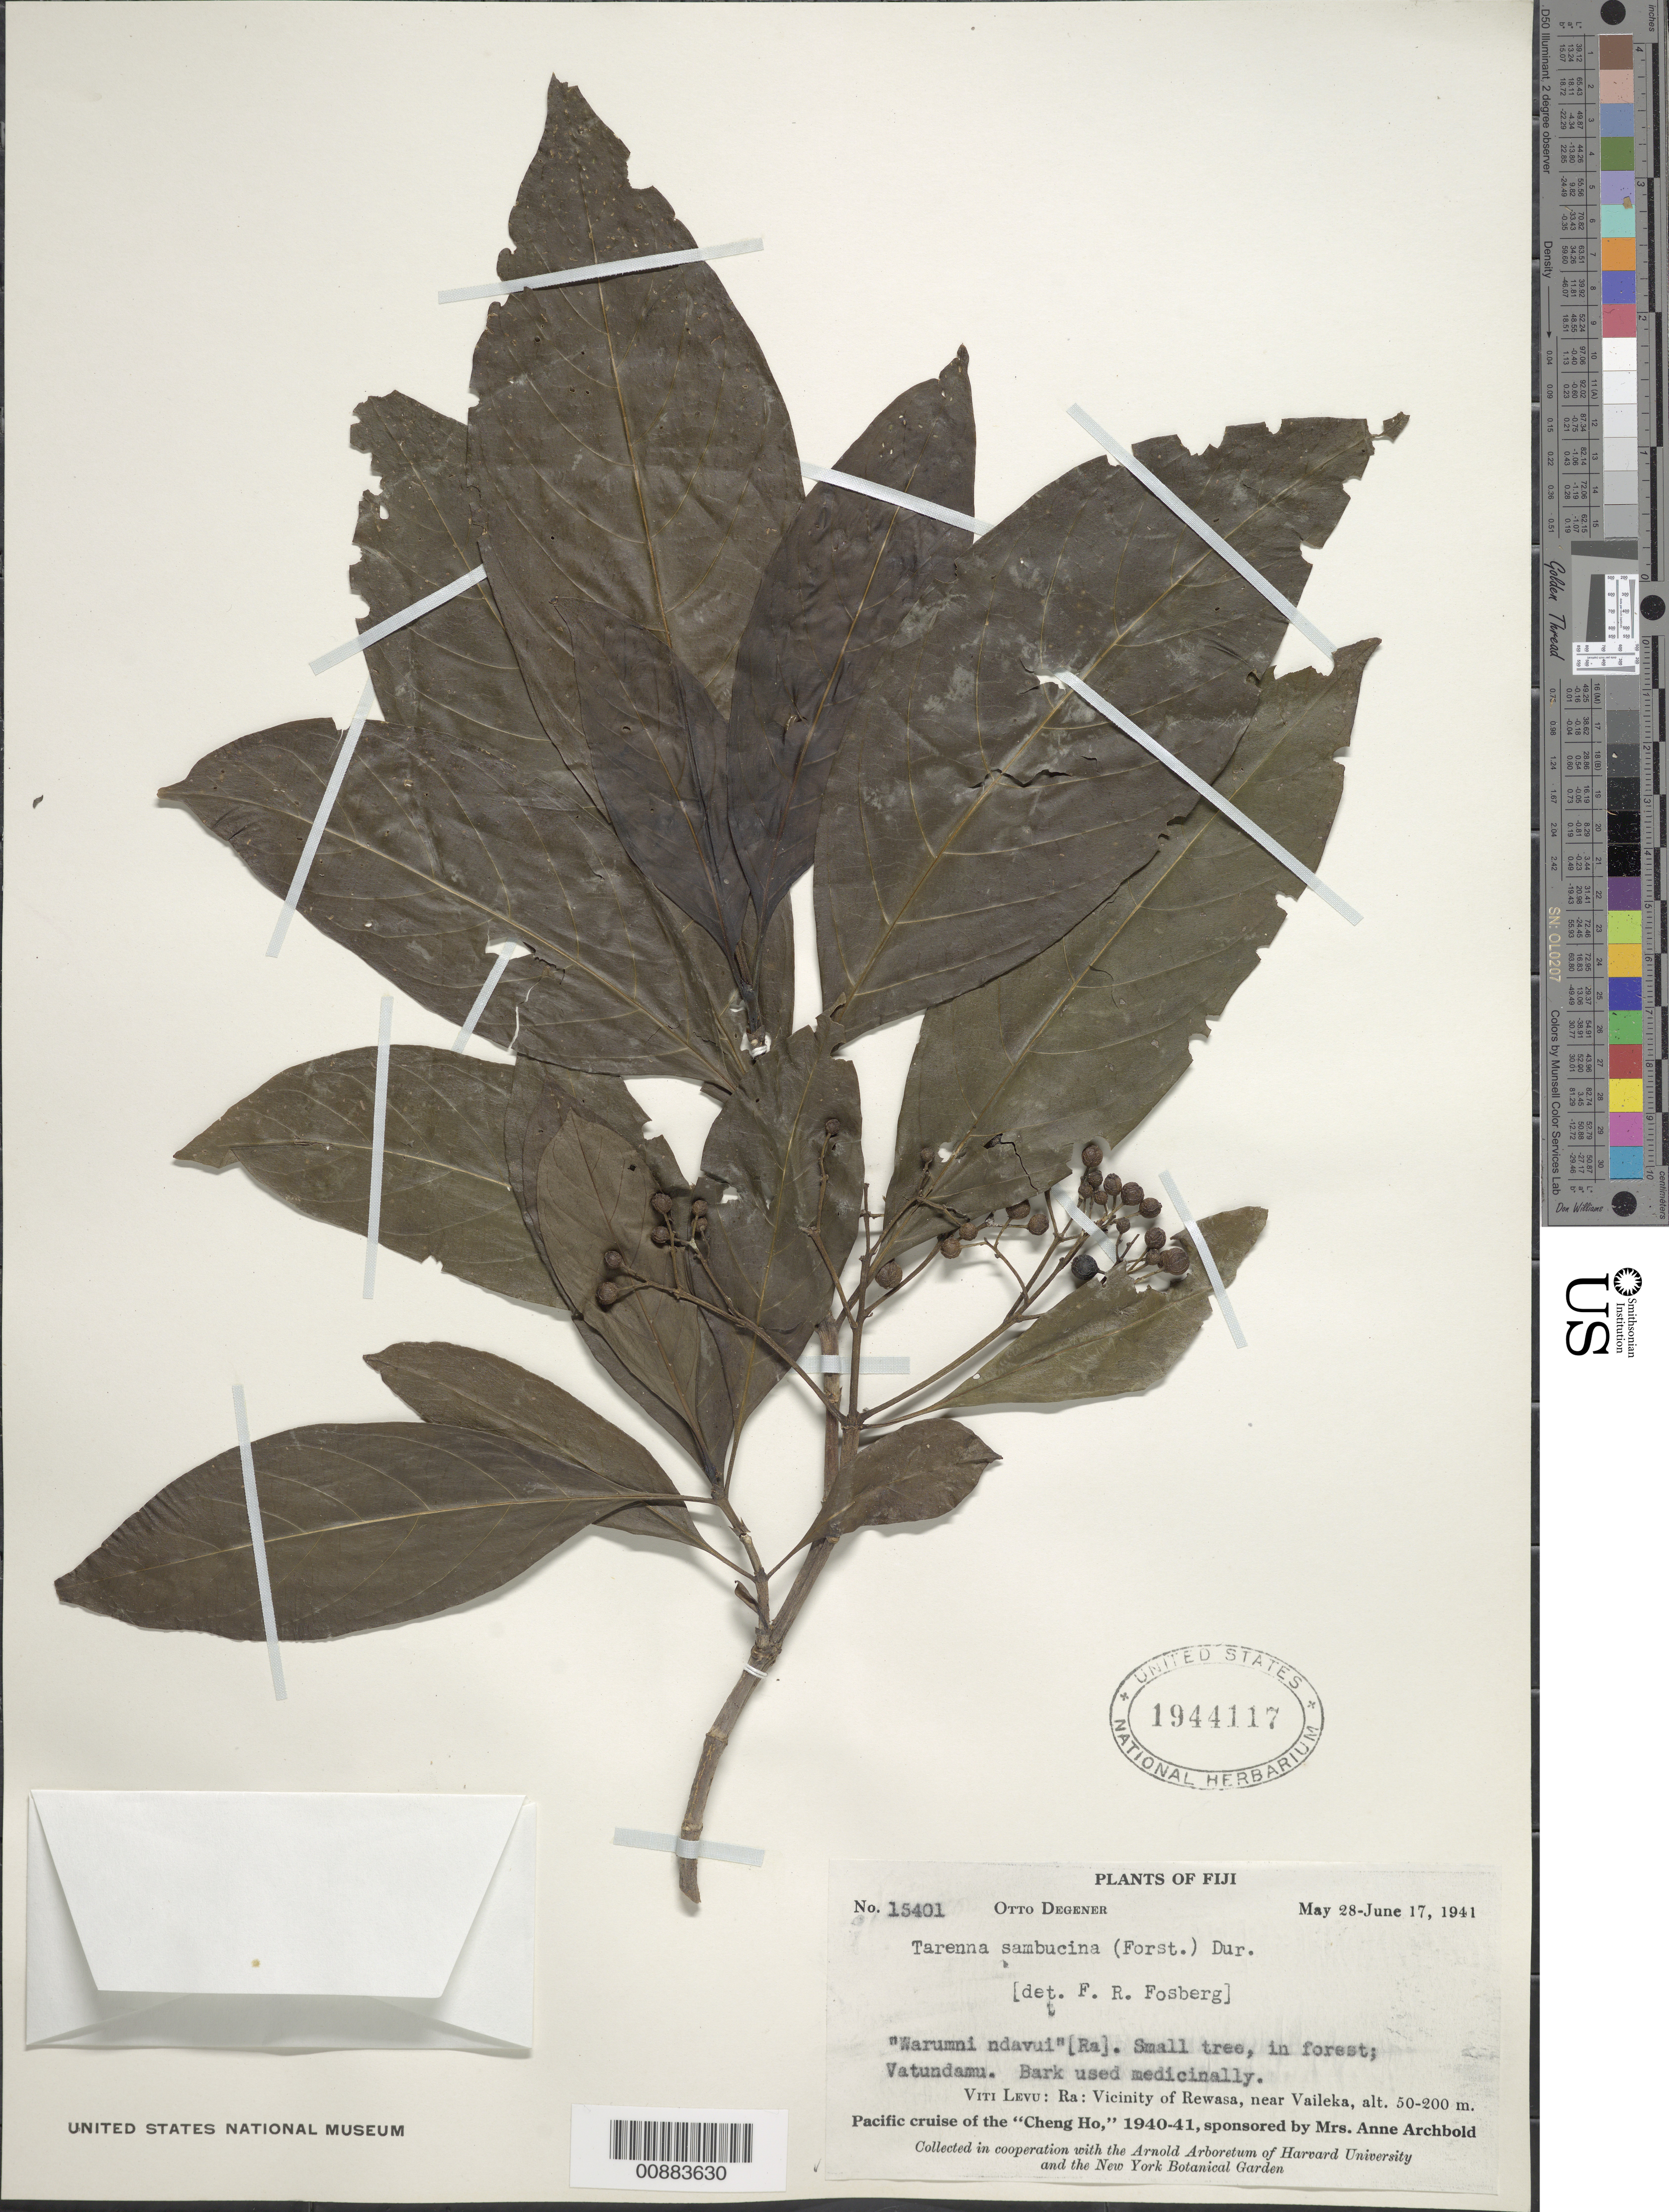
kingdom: Plantae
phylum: Tracheophyta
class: Magnoliopsida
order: Gentianales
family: Rubiaceae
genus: Tarenna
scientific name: Tarenna sambucina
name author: (G. Forst.) Drake ex Durand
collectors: O. Degener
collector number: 15401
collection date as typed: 28 May 1941 to 17 Jun 1941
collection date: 1941-05-28/1941-06-17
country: Fiji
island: Vatu-i-Ra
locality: Vatu-i-ra (Ra) Reef, vicinity of Rewasa, near Vaileka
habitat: forest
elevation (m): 50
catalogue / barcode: US 1944117